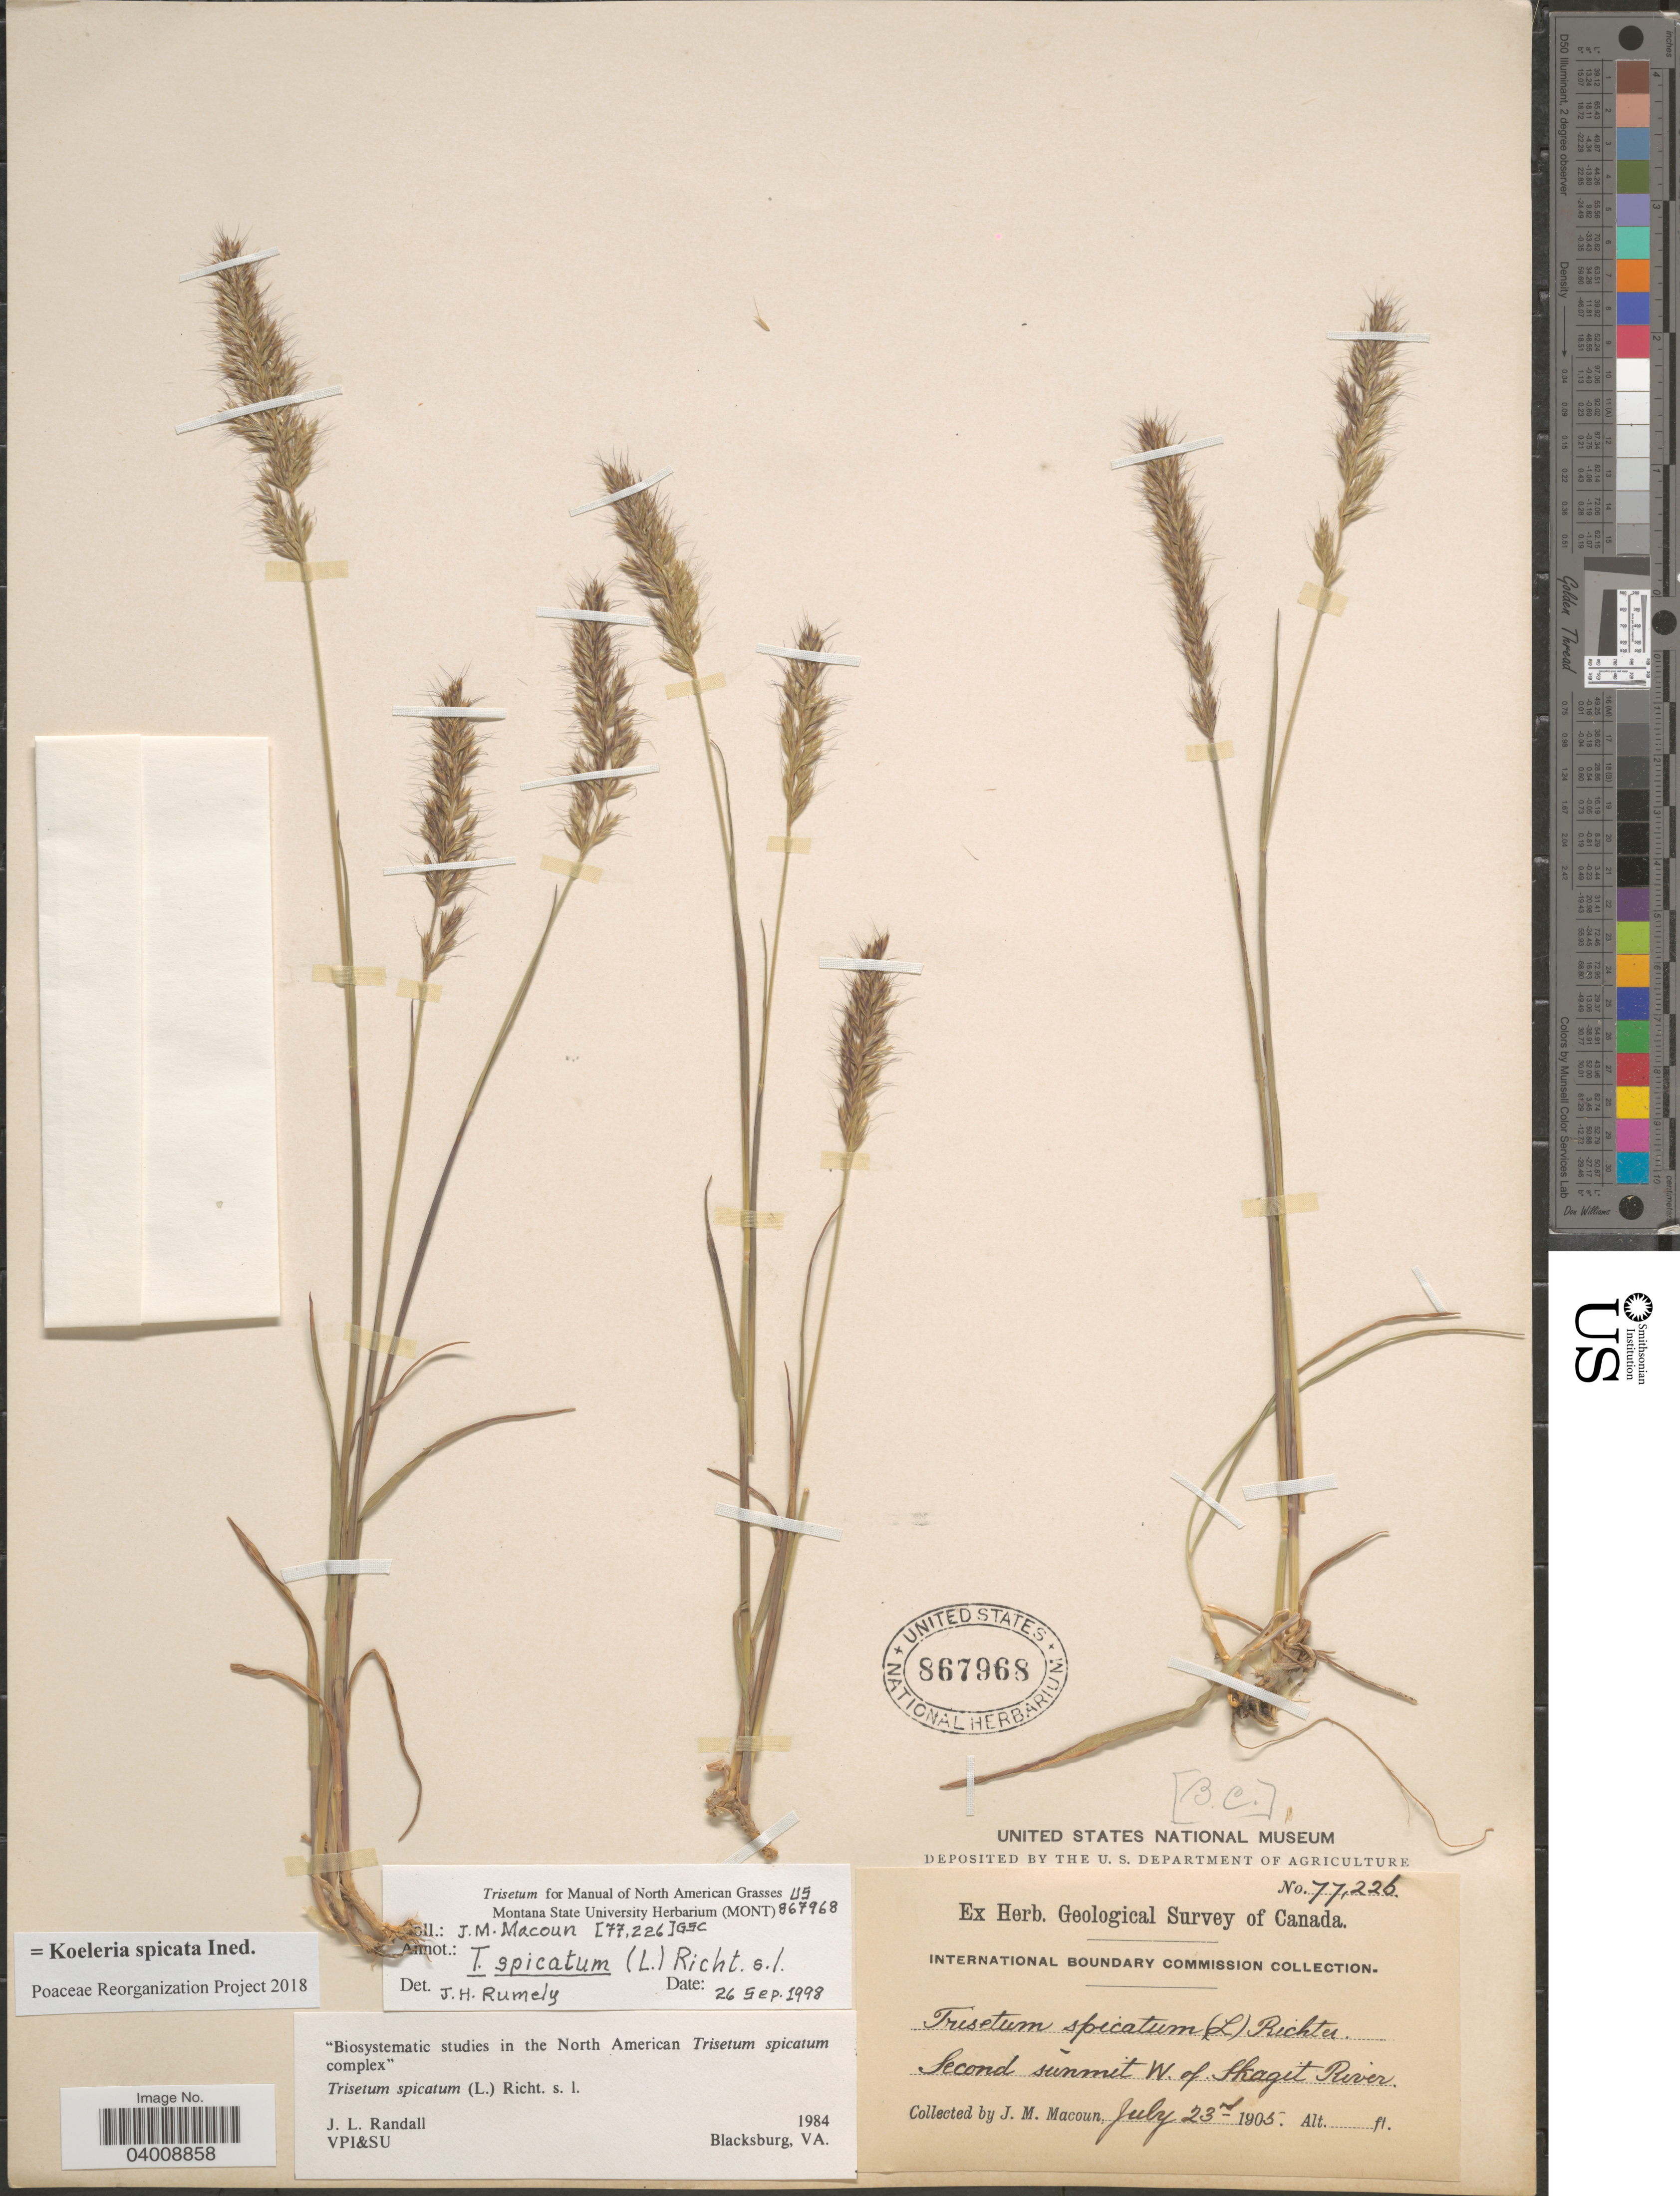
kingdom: Plantae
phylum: Tracheophyta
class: Liliopsida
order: Poales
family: Poaceae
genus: Koeleria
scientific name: Koeleria spicata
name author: (L.) Barberá et al.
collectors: J. M. Macoun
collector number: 77226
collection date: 1905-07-23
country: Canada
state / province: British Columbia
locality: Second summit W. of Skagit River.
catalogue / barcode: US 867968